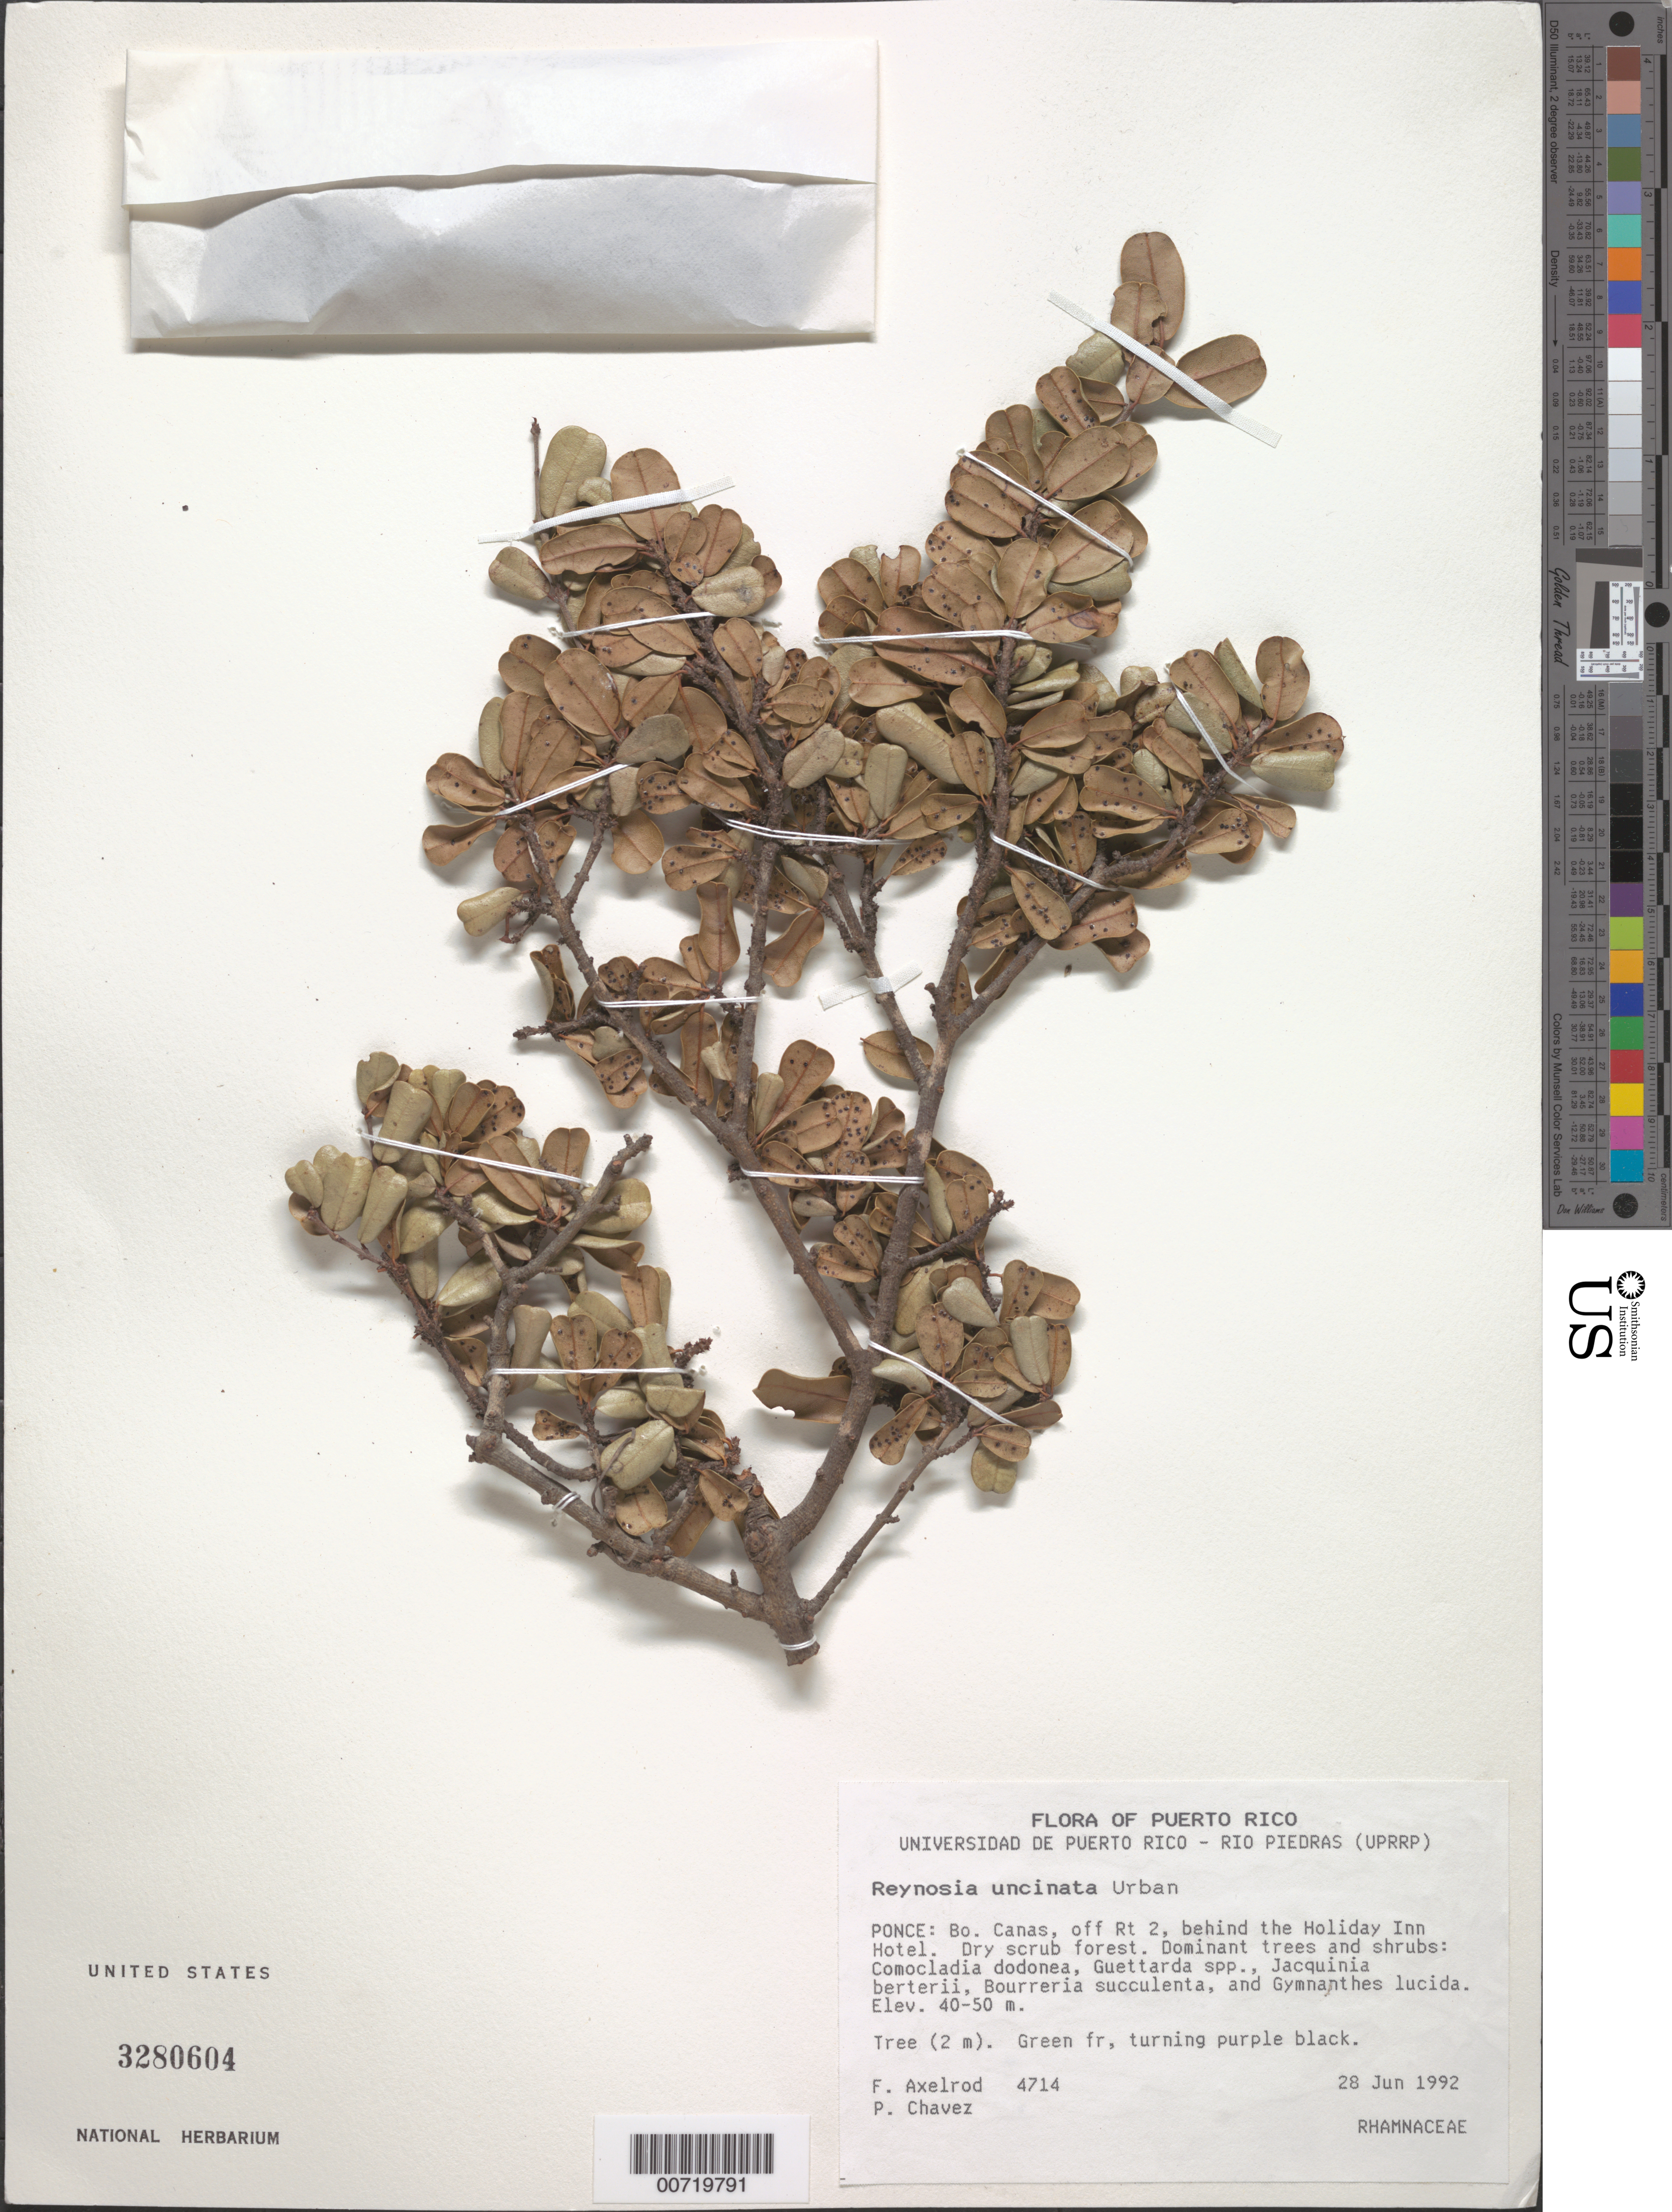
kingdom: Plantae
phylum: Tracheophyta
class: Magnoliopsida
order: Rosales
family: Rhamnaceae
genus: Reynosia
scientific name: Reynosia uncinata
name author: Urb.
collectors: F. S. Axelrod & P. Chavez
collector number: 4714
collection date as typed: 28 Jun 1992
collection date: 1992-06-28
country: Puerto Rico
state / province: Ponce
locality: Ponce: Bo. Canas, off Rt. 2, behind the Holiday Inn Hotel.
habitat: Dry scrub forest.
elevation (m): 40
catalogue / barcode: US 3280604